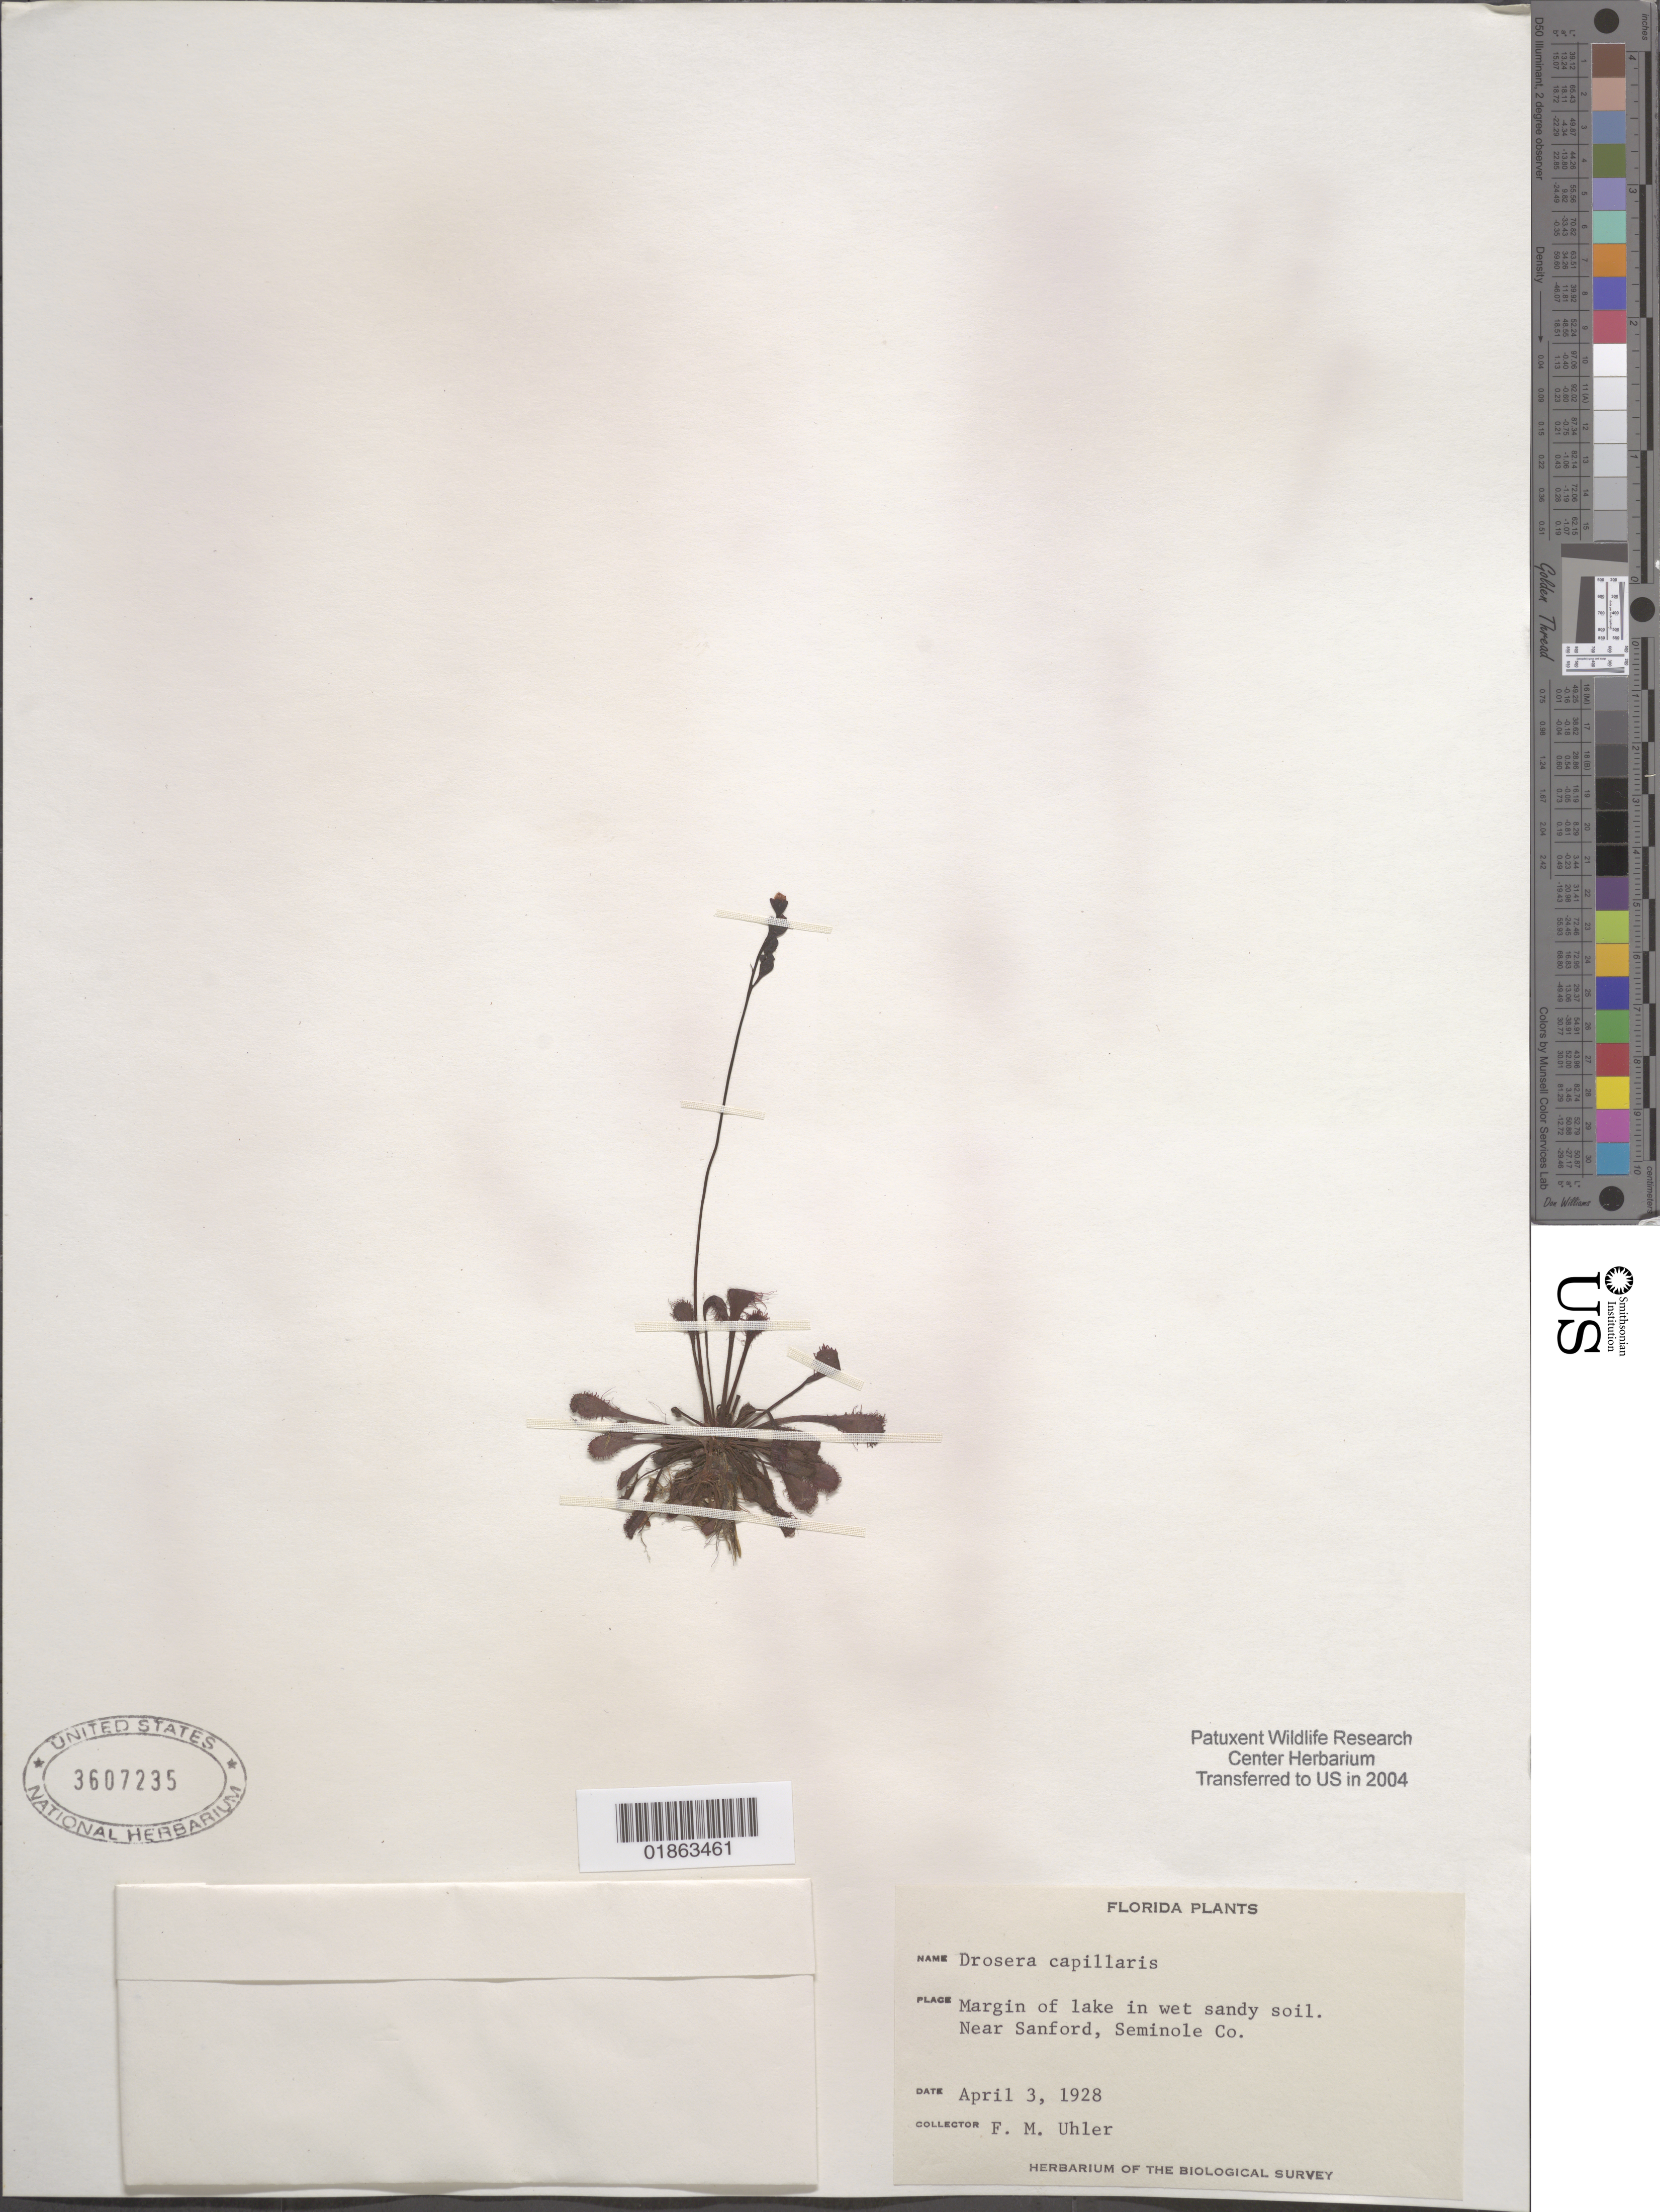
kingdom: Plantae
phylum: Tracheophyta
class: Magnoliopsida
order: Caryophyllales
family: Droseraceae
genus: Drosera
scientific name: Drosera capillaris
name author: Poir.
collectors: F. M. Uhler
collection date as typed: April 3, 1928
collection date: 1928-04-03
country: United States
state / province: Florida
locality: near Sanford, Seminole Co.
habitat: Margin of lake in wet sandy soil.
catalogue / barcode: US 3607235